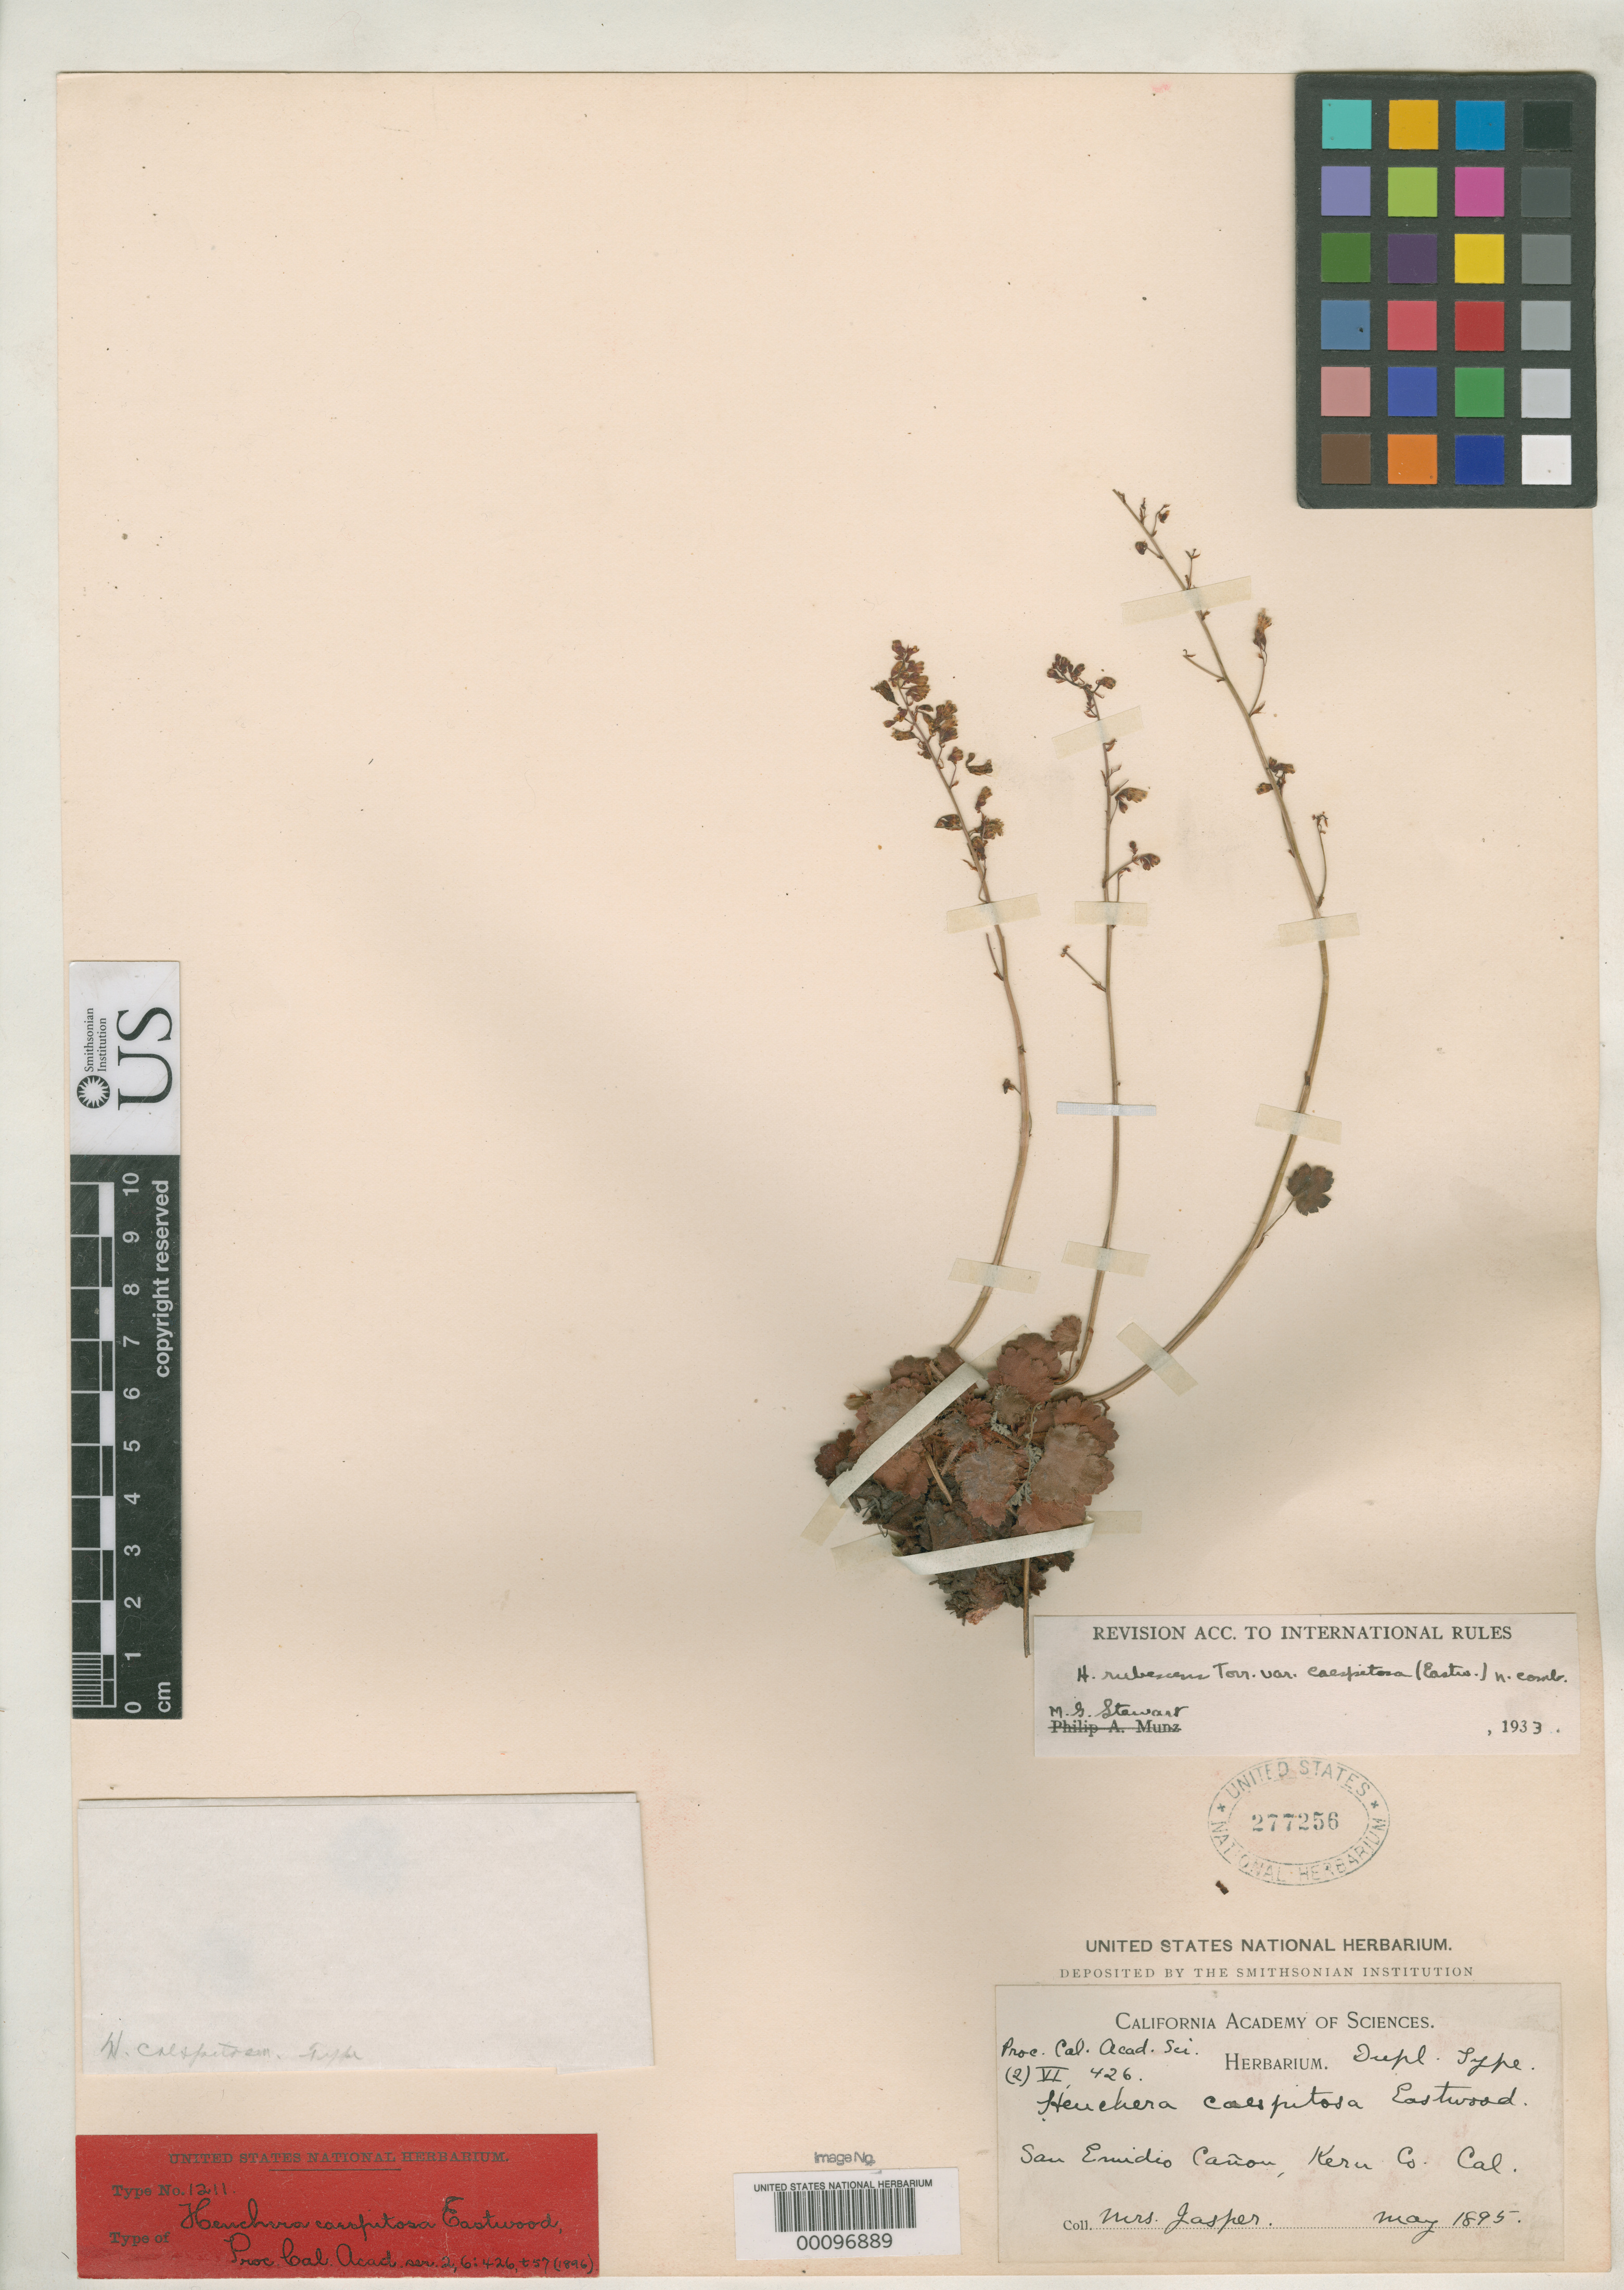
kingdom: Plantae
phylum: Tracheophyta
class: Magnoliopsida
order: Saxifragales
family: Saxifragaceae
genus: Heuchera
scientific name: Heuchera caespitosa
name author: Eastw.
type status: Isotype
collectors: Jasper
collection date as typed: May 1895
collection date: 1895-05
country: United States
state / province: California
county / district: Kern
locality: Trail to Antimony mine, San Egmidio canyon.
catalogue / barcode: US 277256